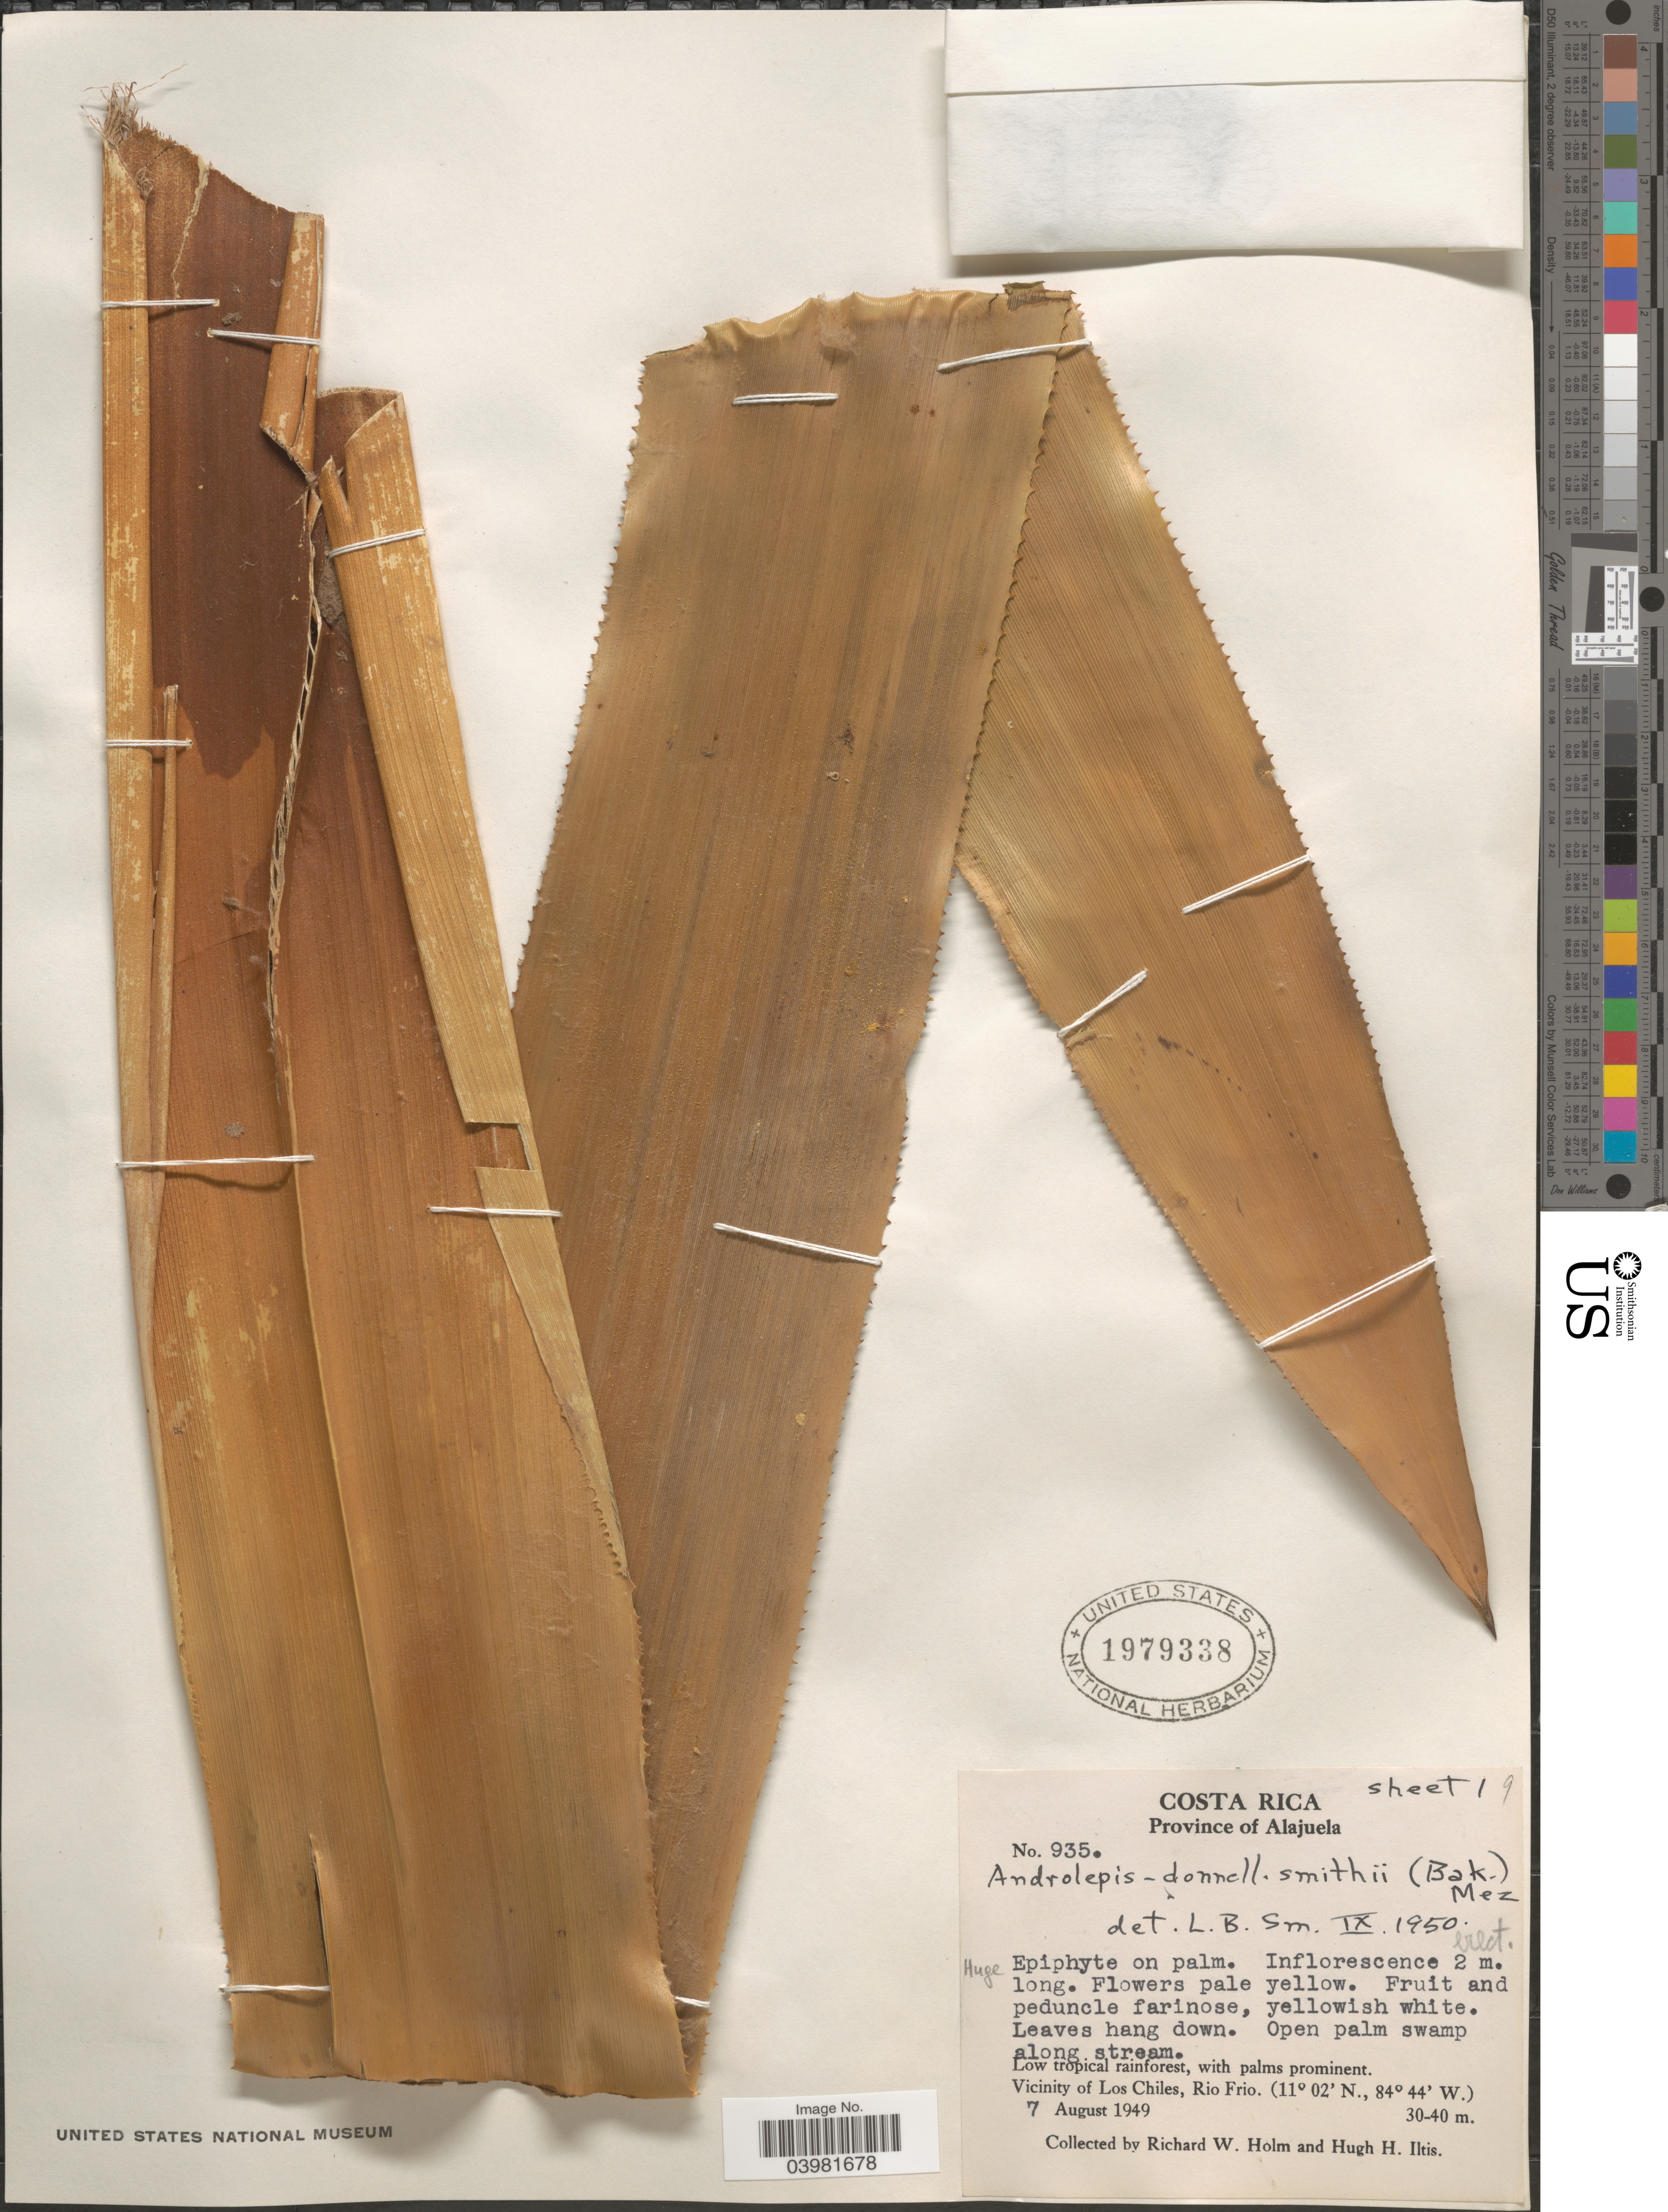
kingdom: Plantae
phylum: Tracheophyta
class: Liliopsida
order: Poales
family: Bromeliaceae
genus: Androlepis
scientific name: Androlepis skinneri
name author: Brongn. ex Houllet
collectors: R. W. Holm & H. H. Iltis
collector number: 935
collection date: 1949-08-07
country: Costa Rica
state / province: Alajuela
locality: Vicinity of Los Chiles, Rio Frio.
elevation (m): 30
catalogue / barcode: US 1979338